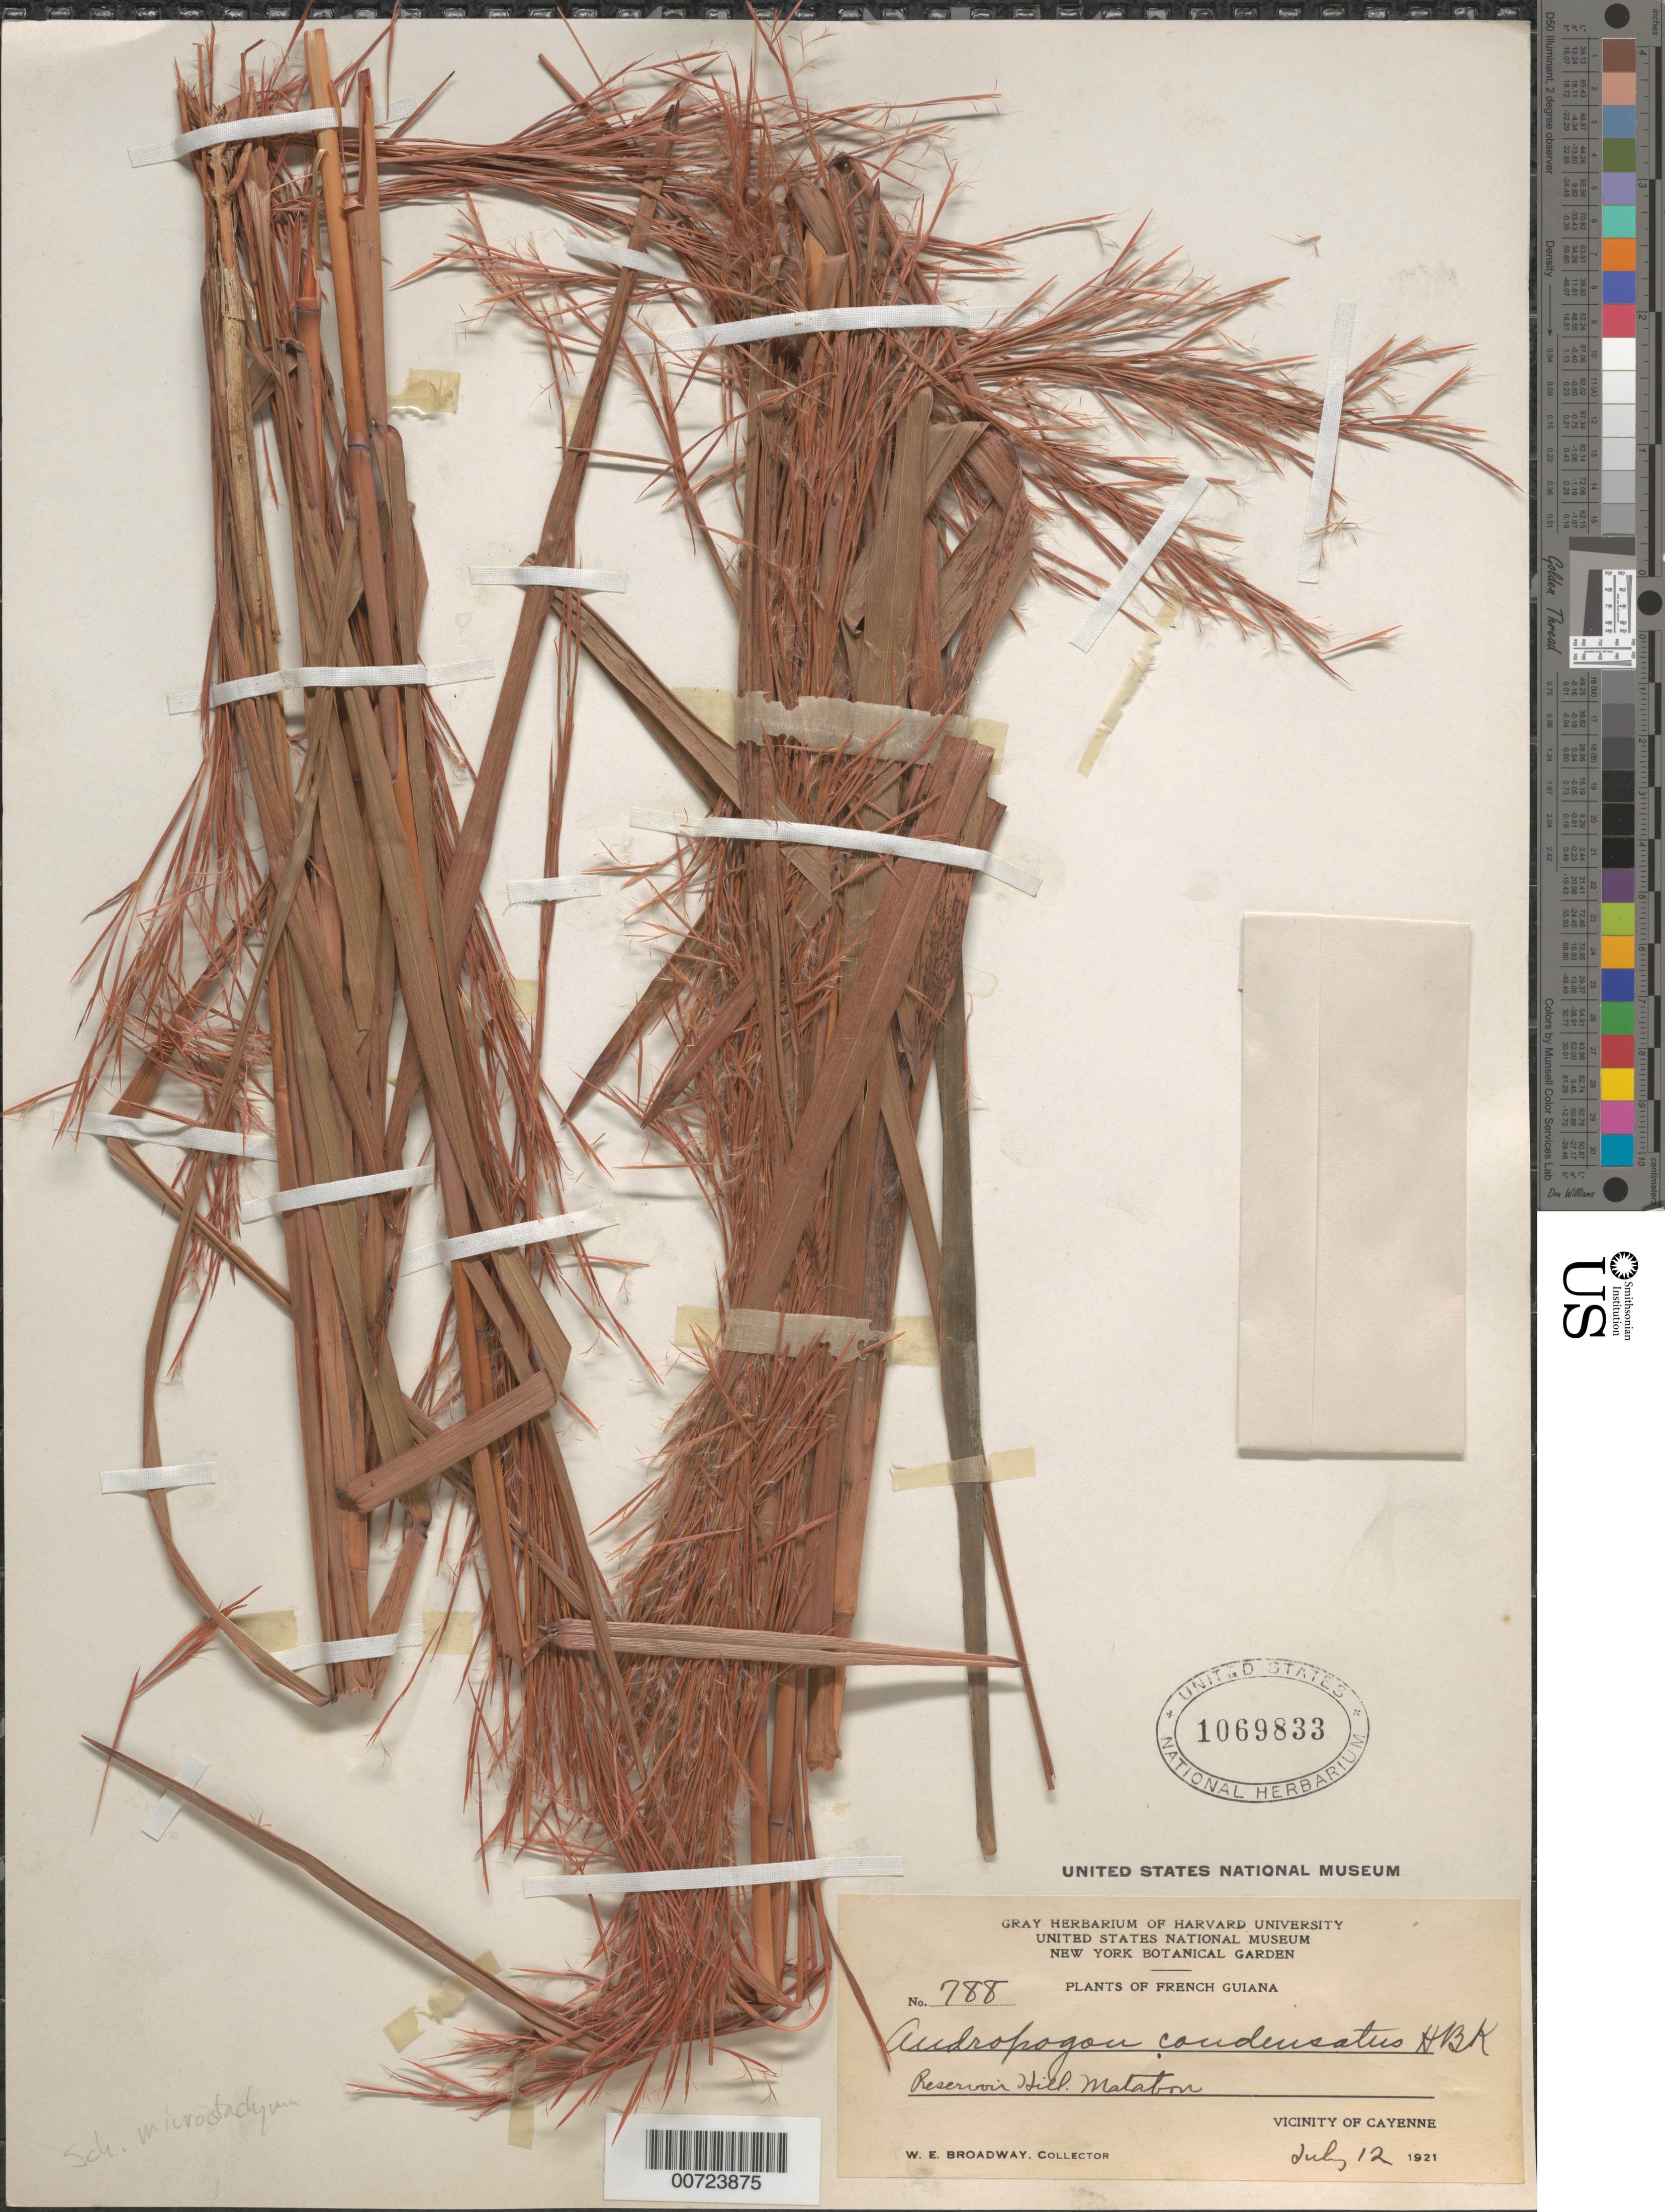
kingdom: Plantae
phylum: Tracheophyta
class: Liliopsida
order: Poales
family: Poaceae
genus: Schizachyrium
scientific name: Schizachyrium microstachyum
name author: (Desv. ex Ham.) Roseng. et al.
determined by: Judziewicz, E. J.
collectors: W. E. Broadway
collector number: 788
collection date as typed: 12-Jul-21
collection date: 1921-07-12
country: French Guiana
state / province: Cayenne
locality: Cayenne, vic., Reservoir Hill, Matabon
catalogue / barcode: US 1069833